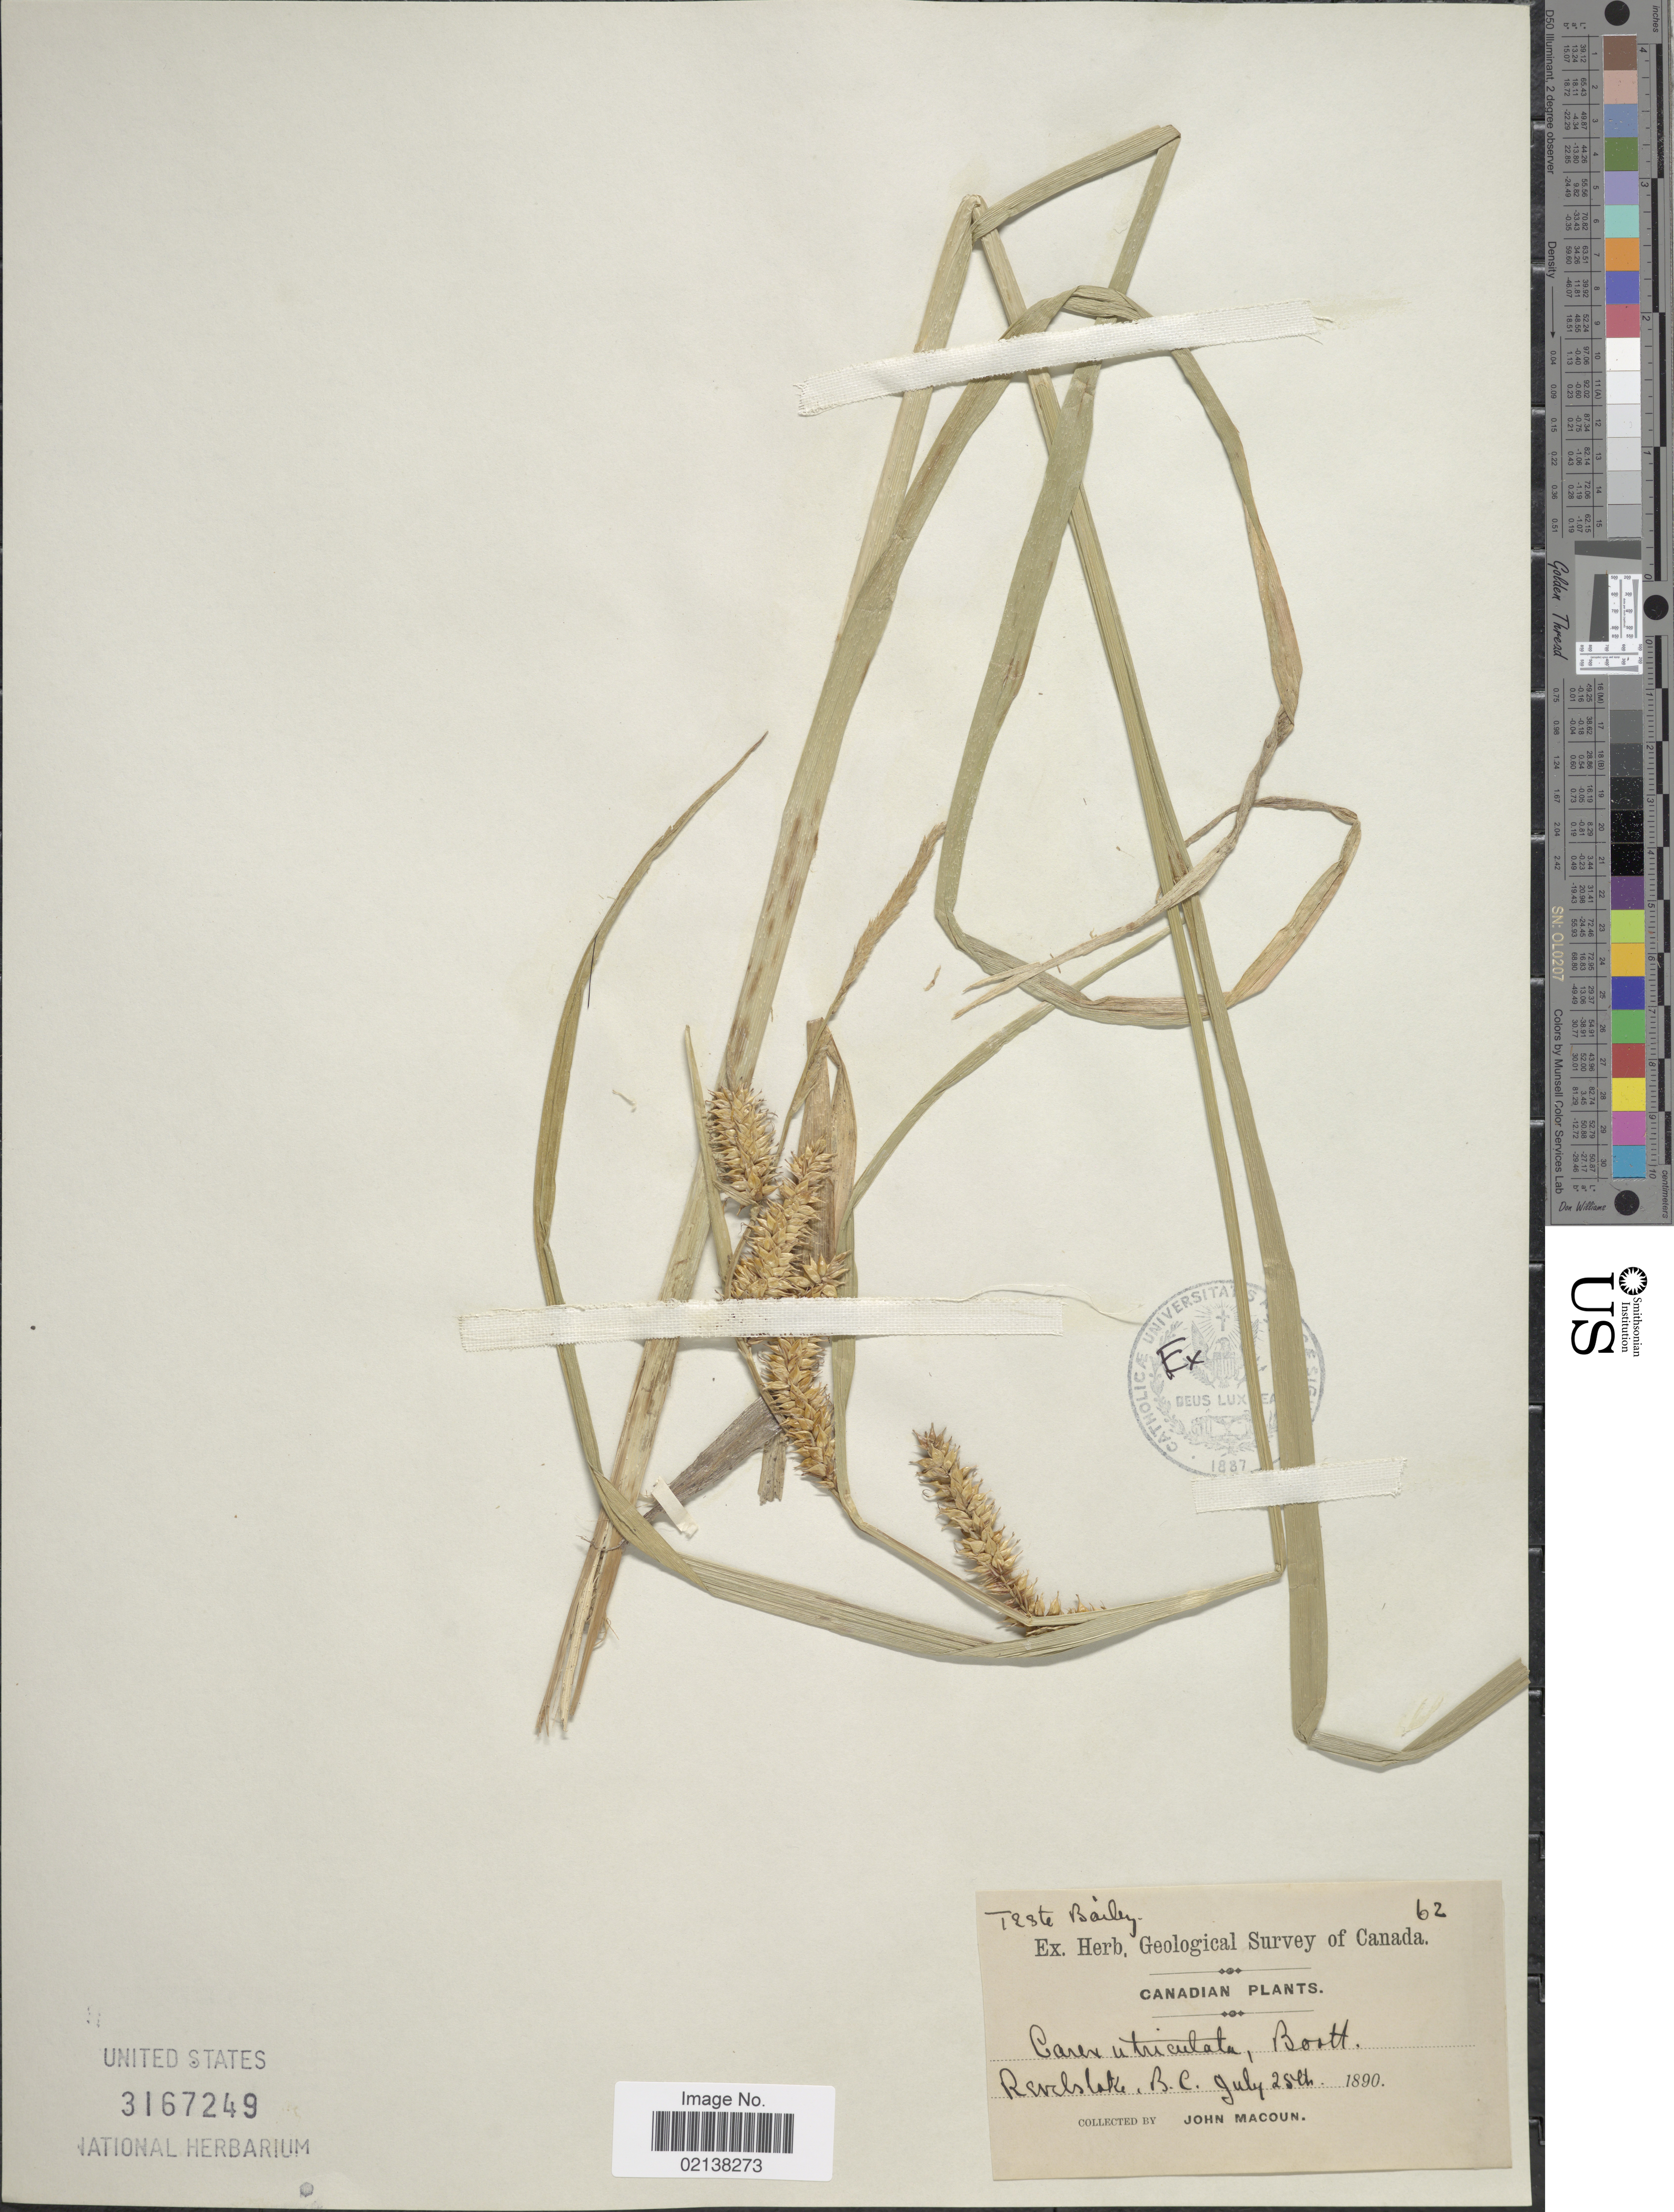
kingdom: Plantae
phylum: Tracheophyta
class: Liliopsida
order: Poales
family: Cyperaceae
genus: Carex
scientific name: Carex utriculata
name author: Boott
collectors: J. Macoun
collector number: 62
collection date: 1890-07-25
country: Canada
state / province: British Columbia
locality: Revelstoke, B.C.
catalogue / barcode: US 3167249